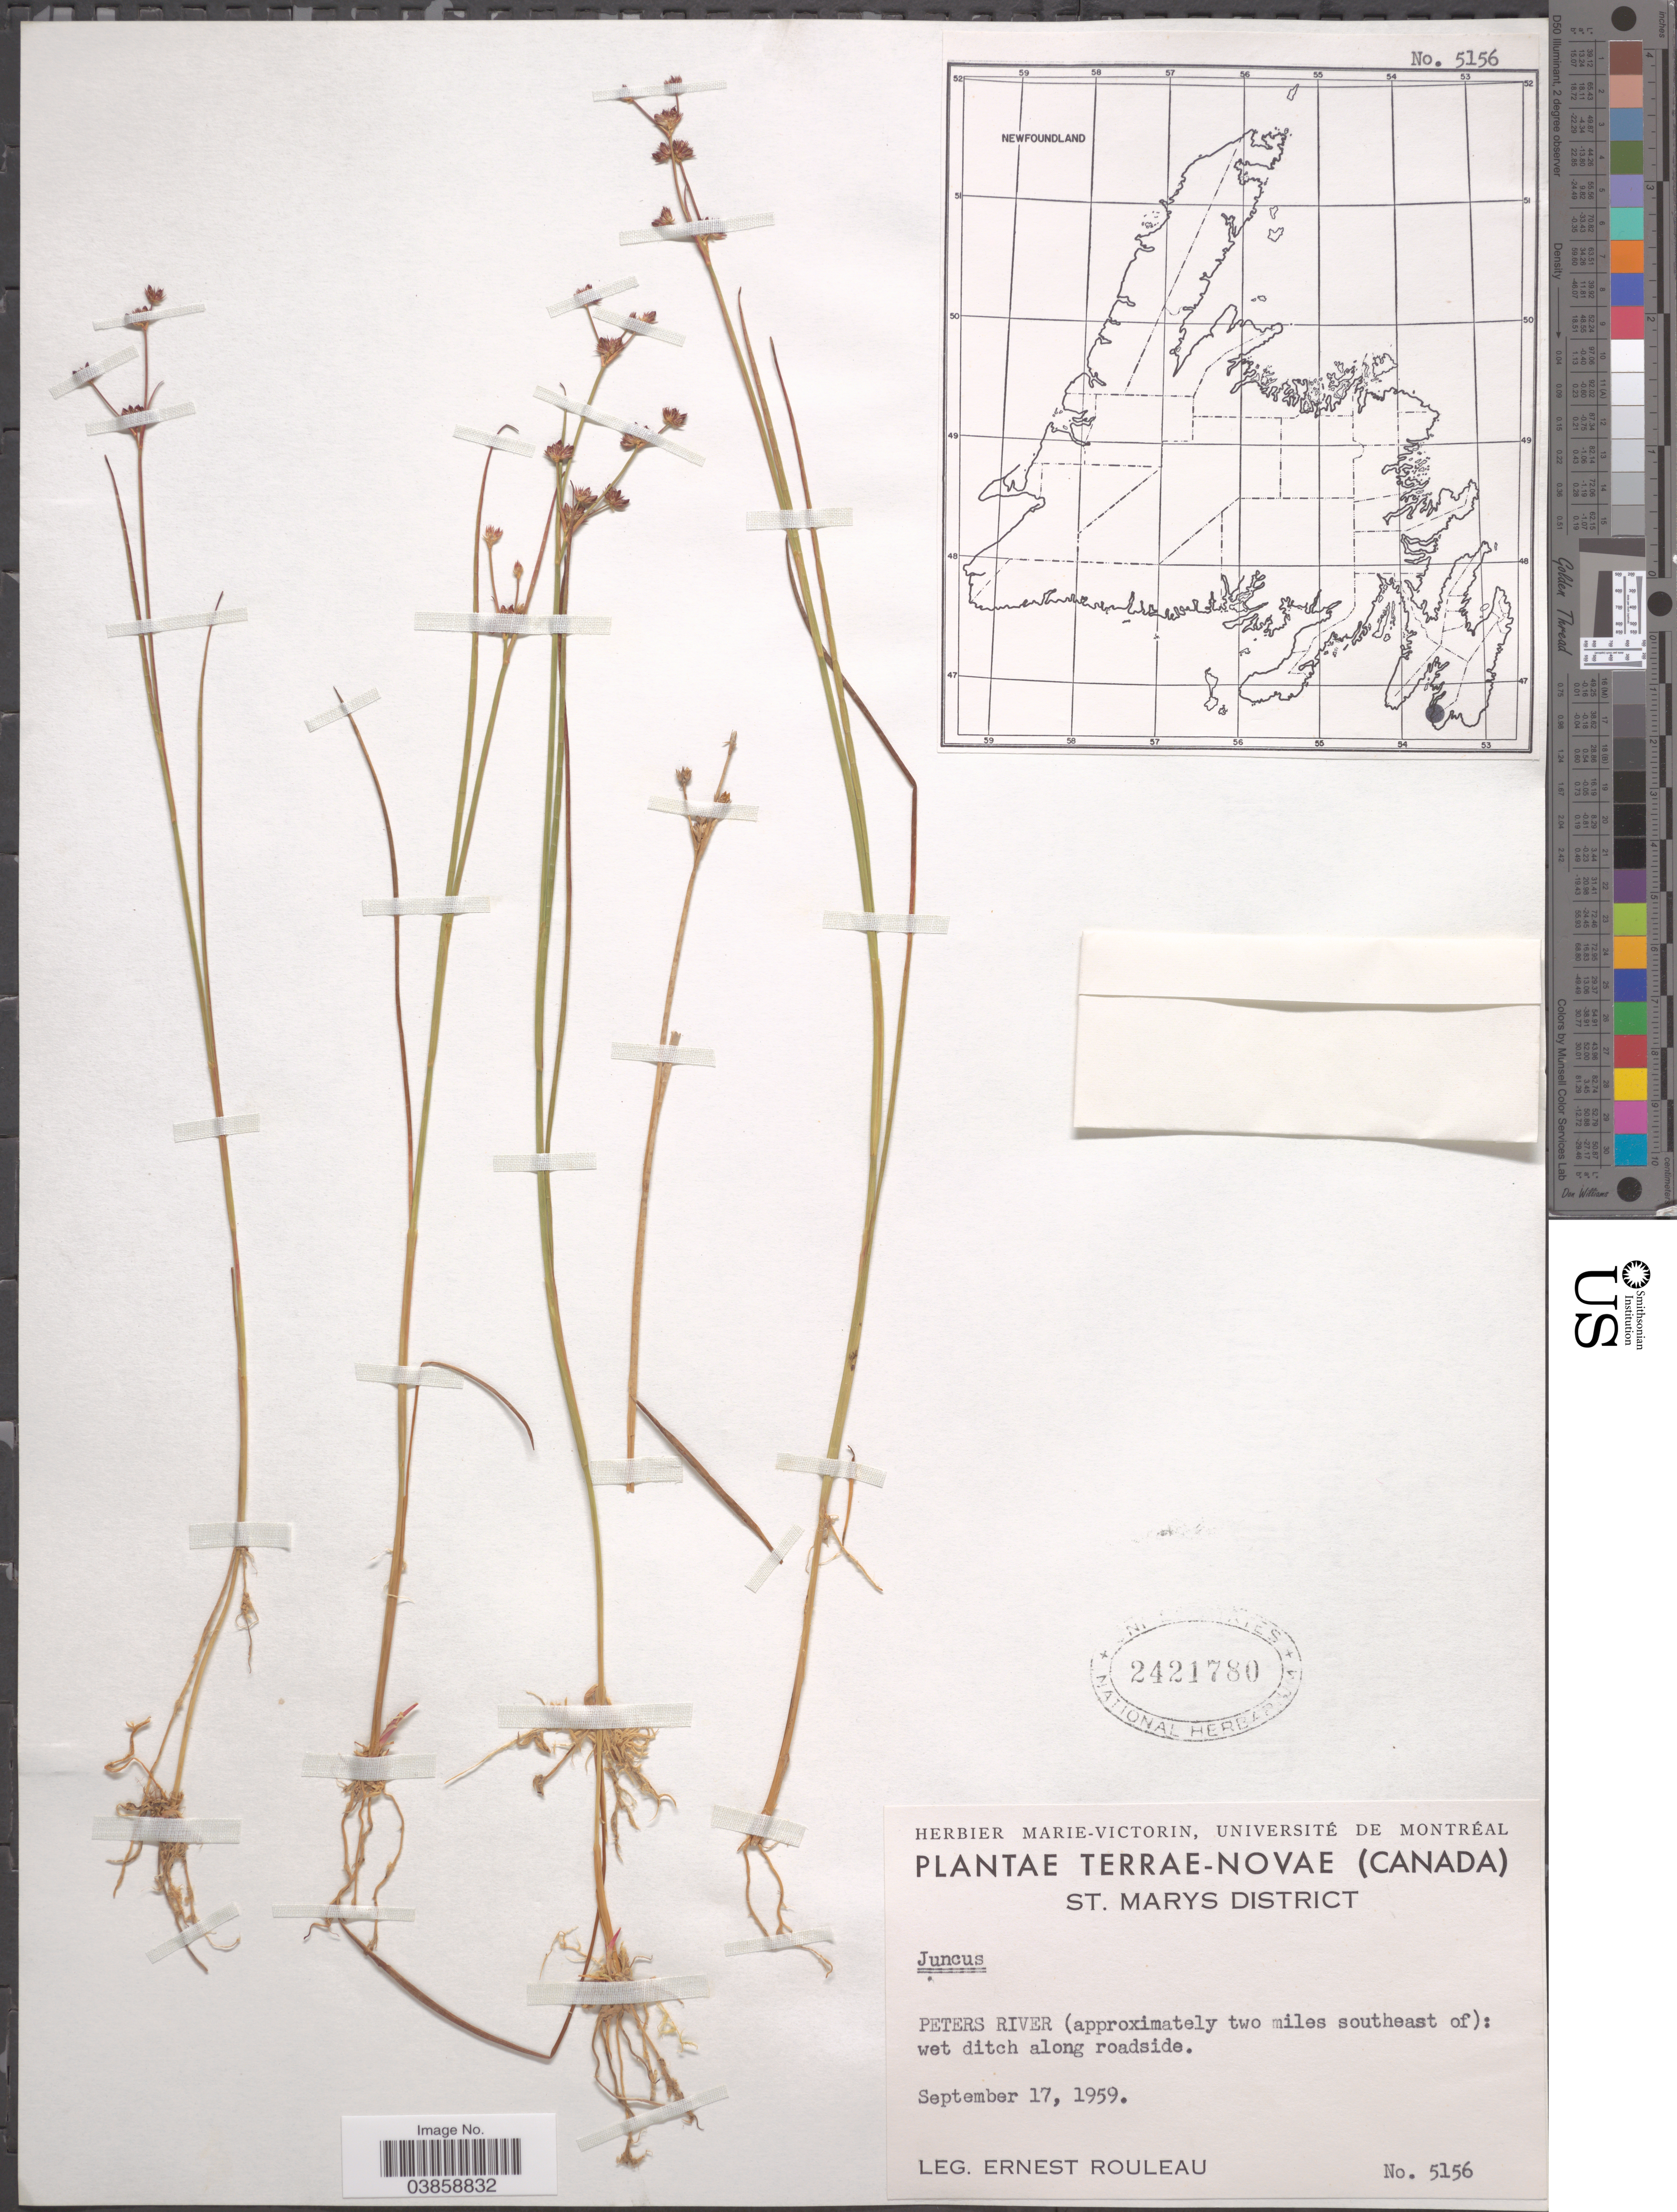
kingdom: Plantae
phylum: Tracheophyta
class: Liliopsida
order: Poales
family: Juncaceae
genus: Juncus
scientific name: Juncus sp.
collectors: J. Rouleau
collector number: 5156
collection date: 1959-09-17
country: Canada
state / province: Newfoundland and Labrador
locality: Terrae-Novae. St. Marys District. Peters River (approximately two miles southeast of): wet ditch along roadside.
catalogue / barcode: US 2421780